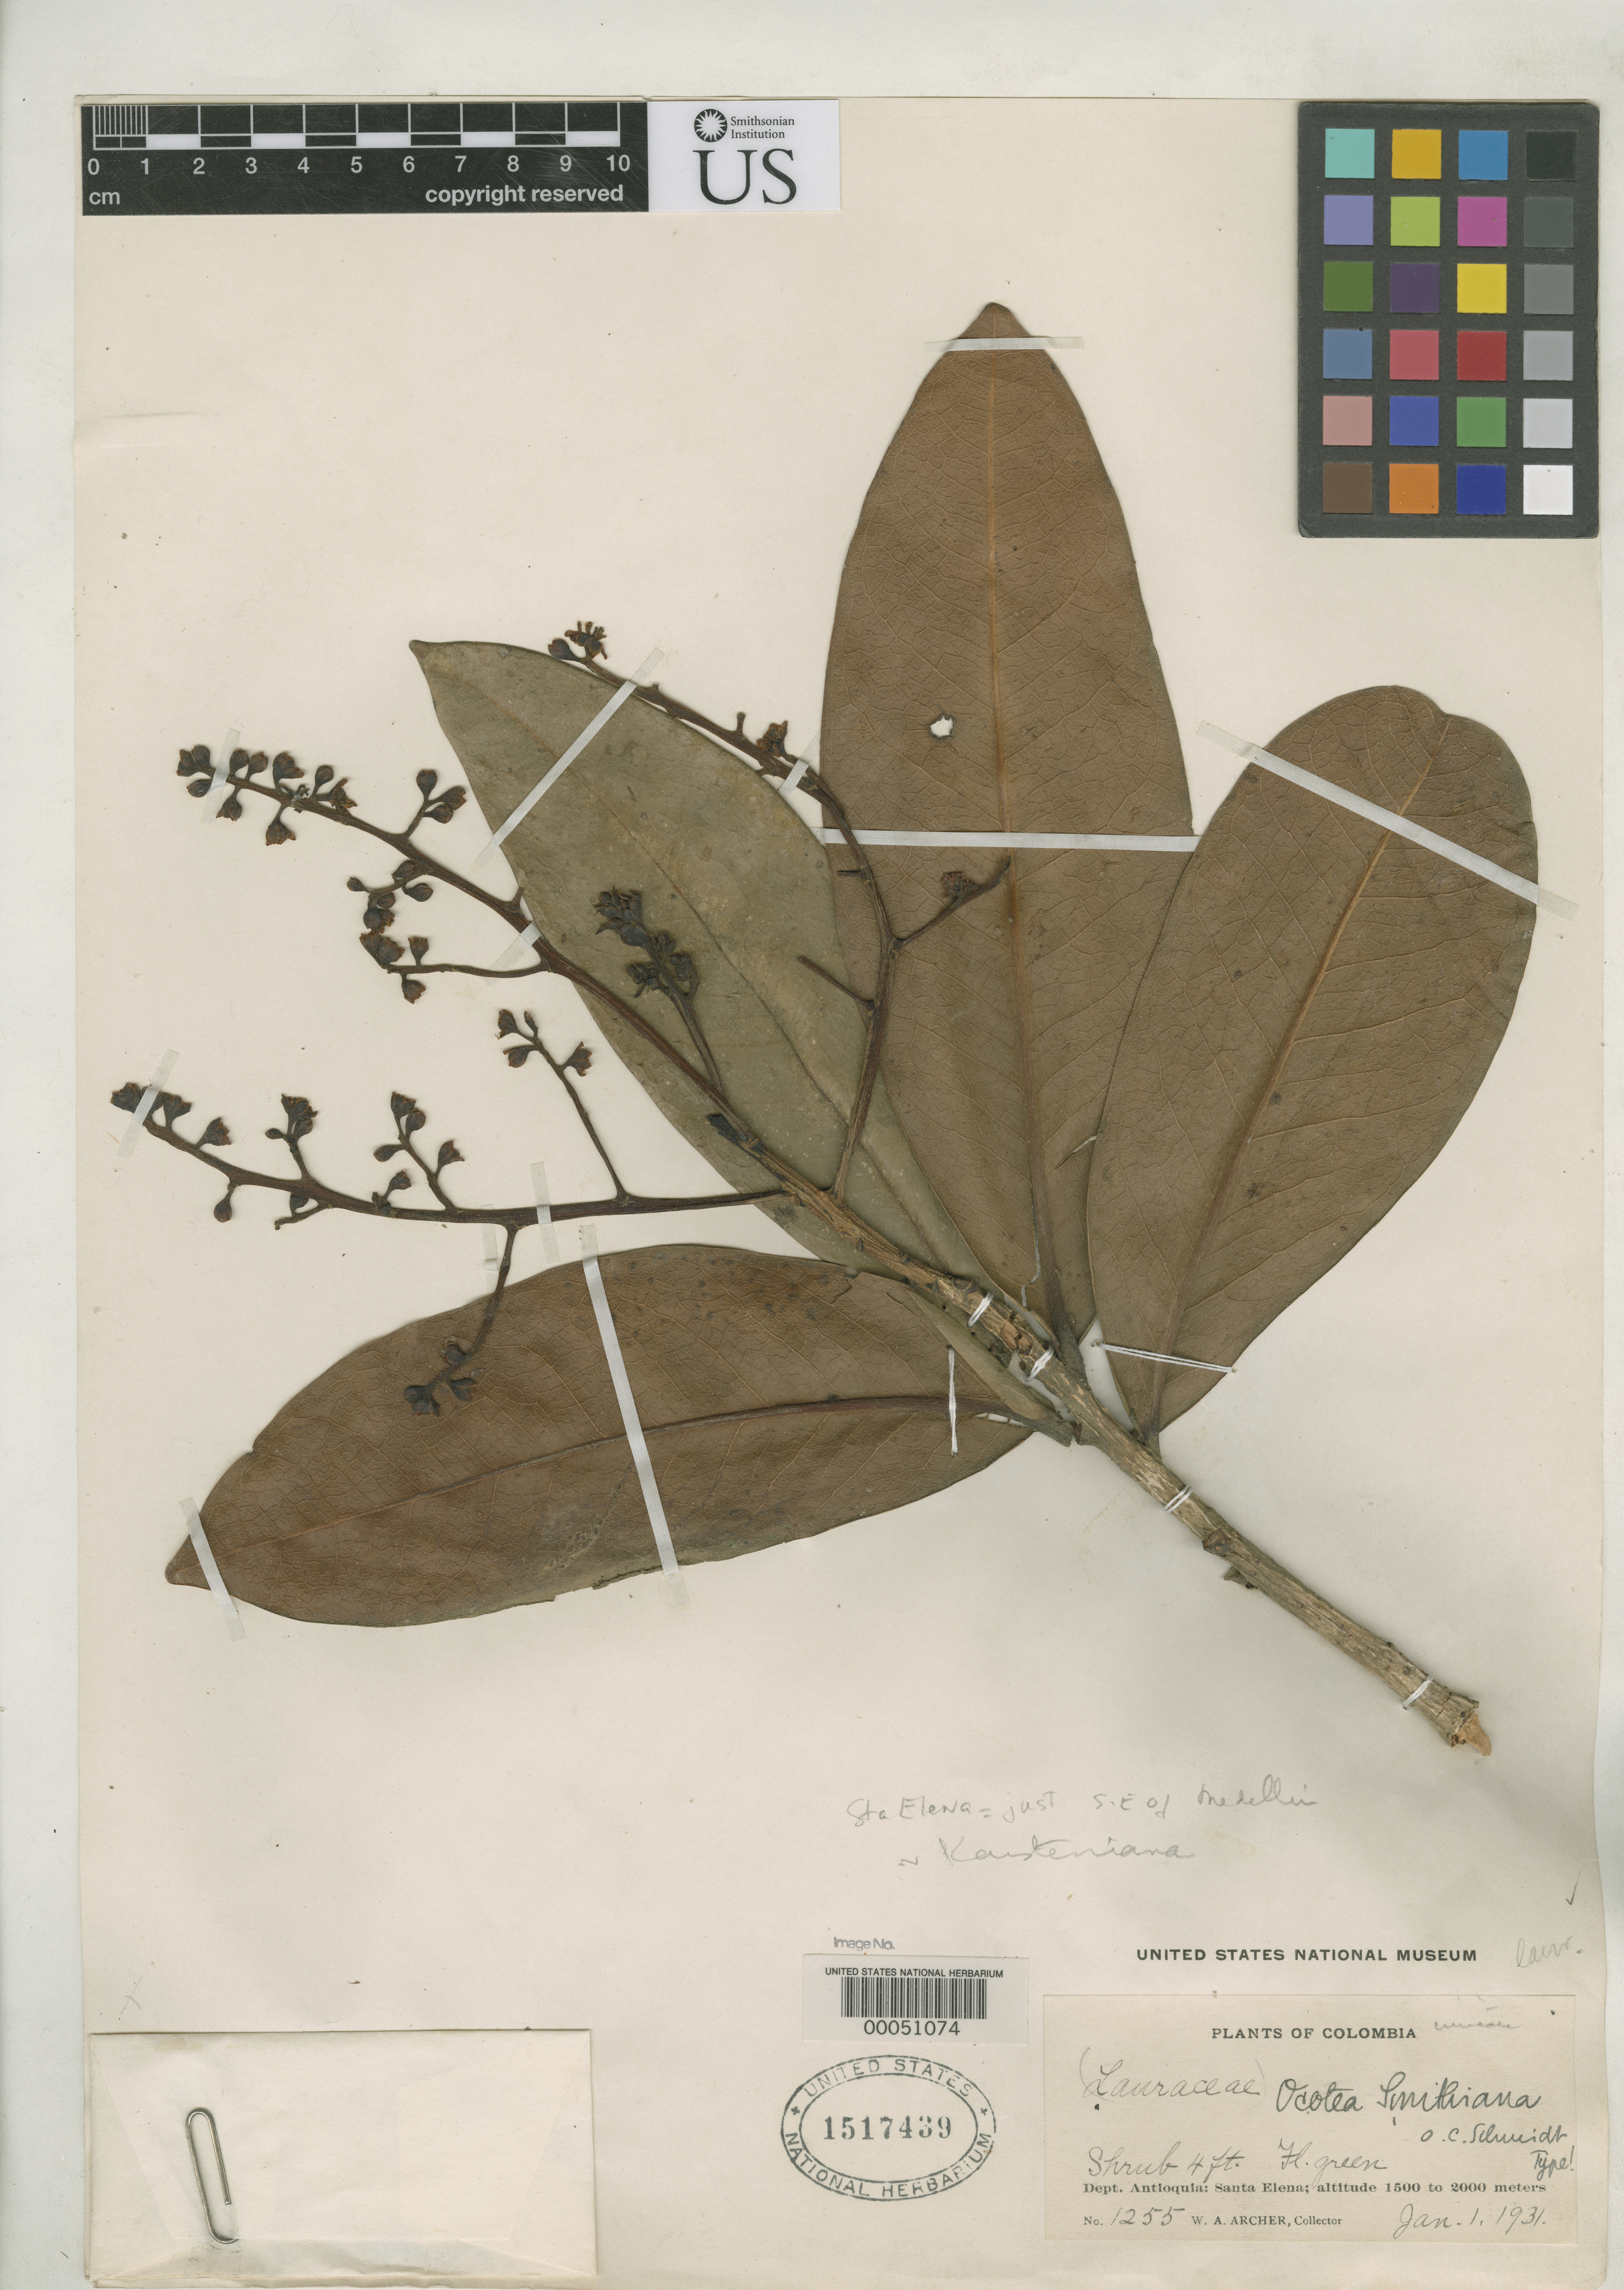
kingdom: Plantae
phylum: Tracheophyta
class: Magnoliopsida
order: Laurales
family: Lauraceae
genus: Ocotea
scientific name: Ocotea smithiana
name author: O.C. Schmidt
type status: Isotype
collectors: W. A. Archer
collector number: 1255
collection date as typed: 01 Jan 1931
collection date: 1931-01-01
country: Colombia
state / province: Antioquia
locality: Santa Elena.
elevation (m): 1500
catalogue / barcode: US 1517439